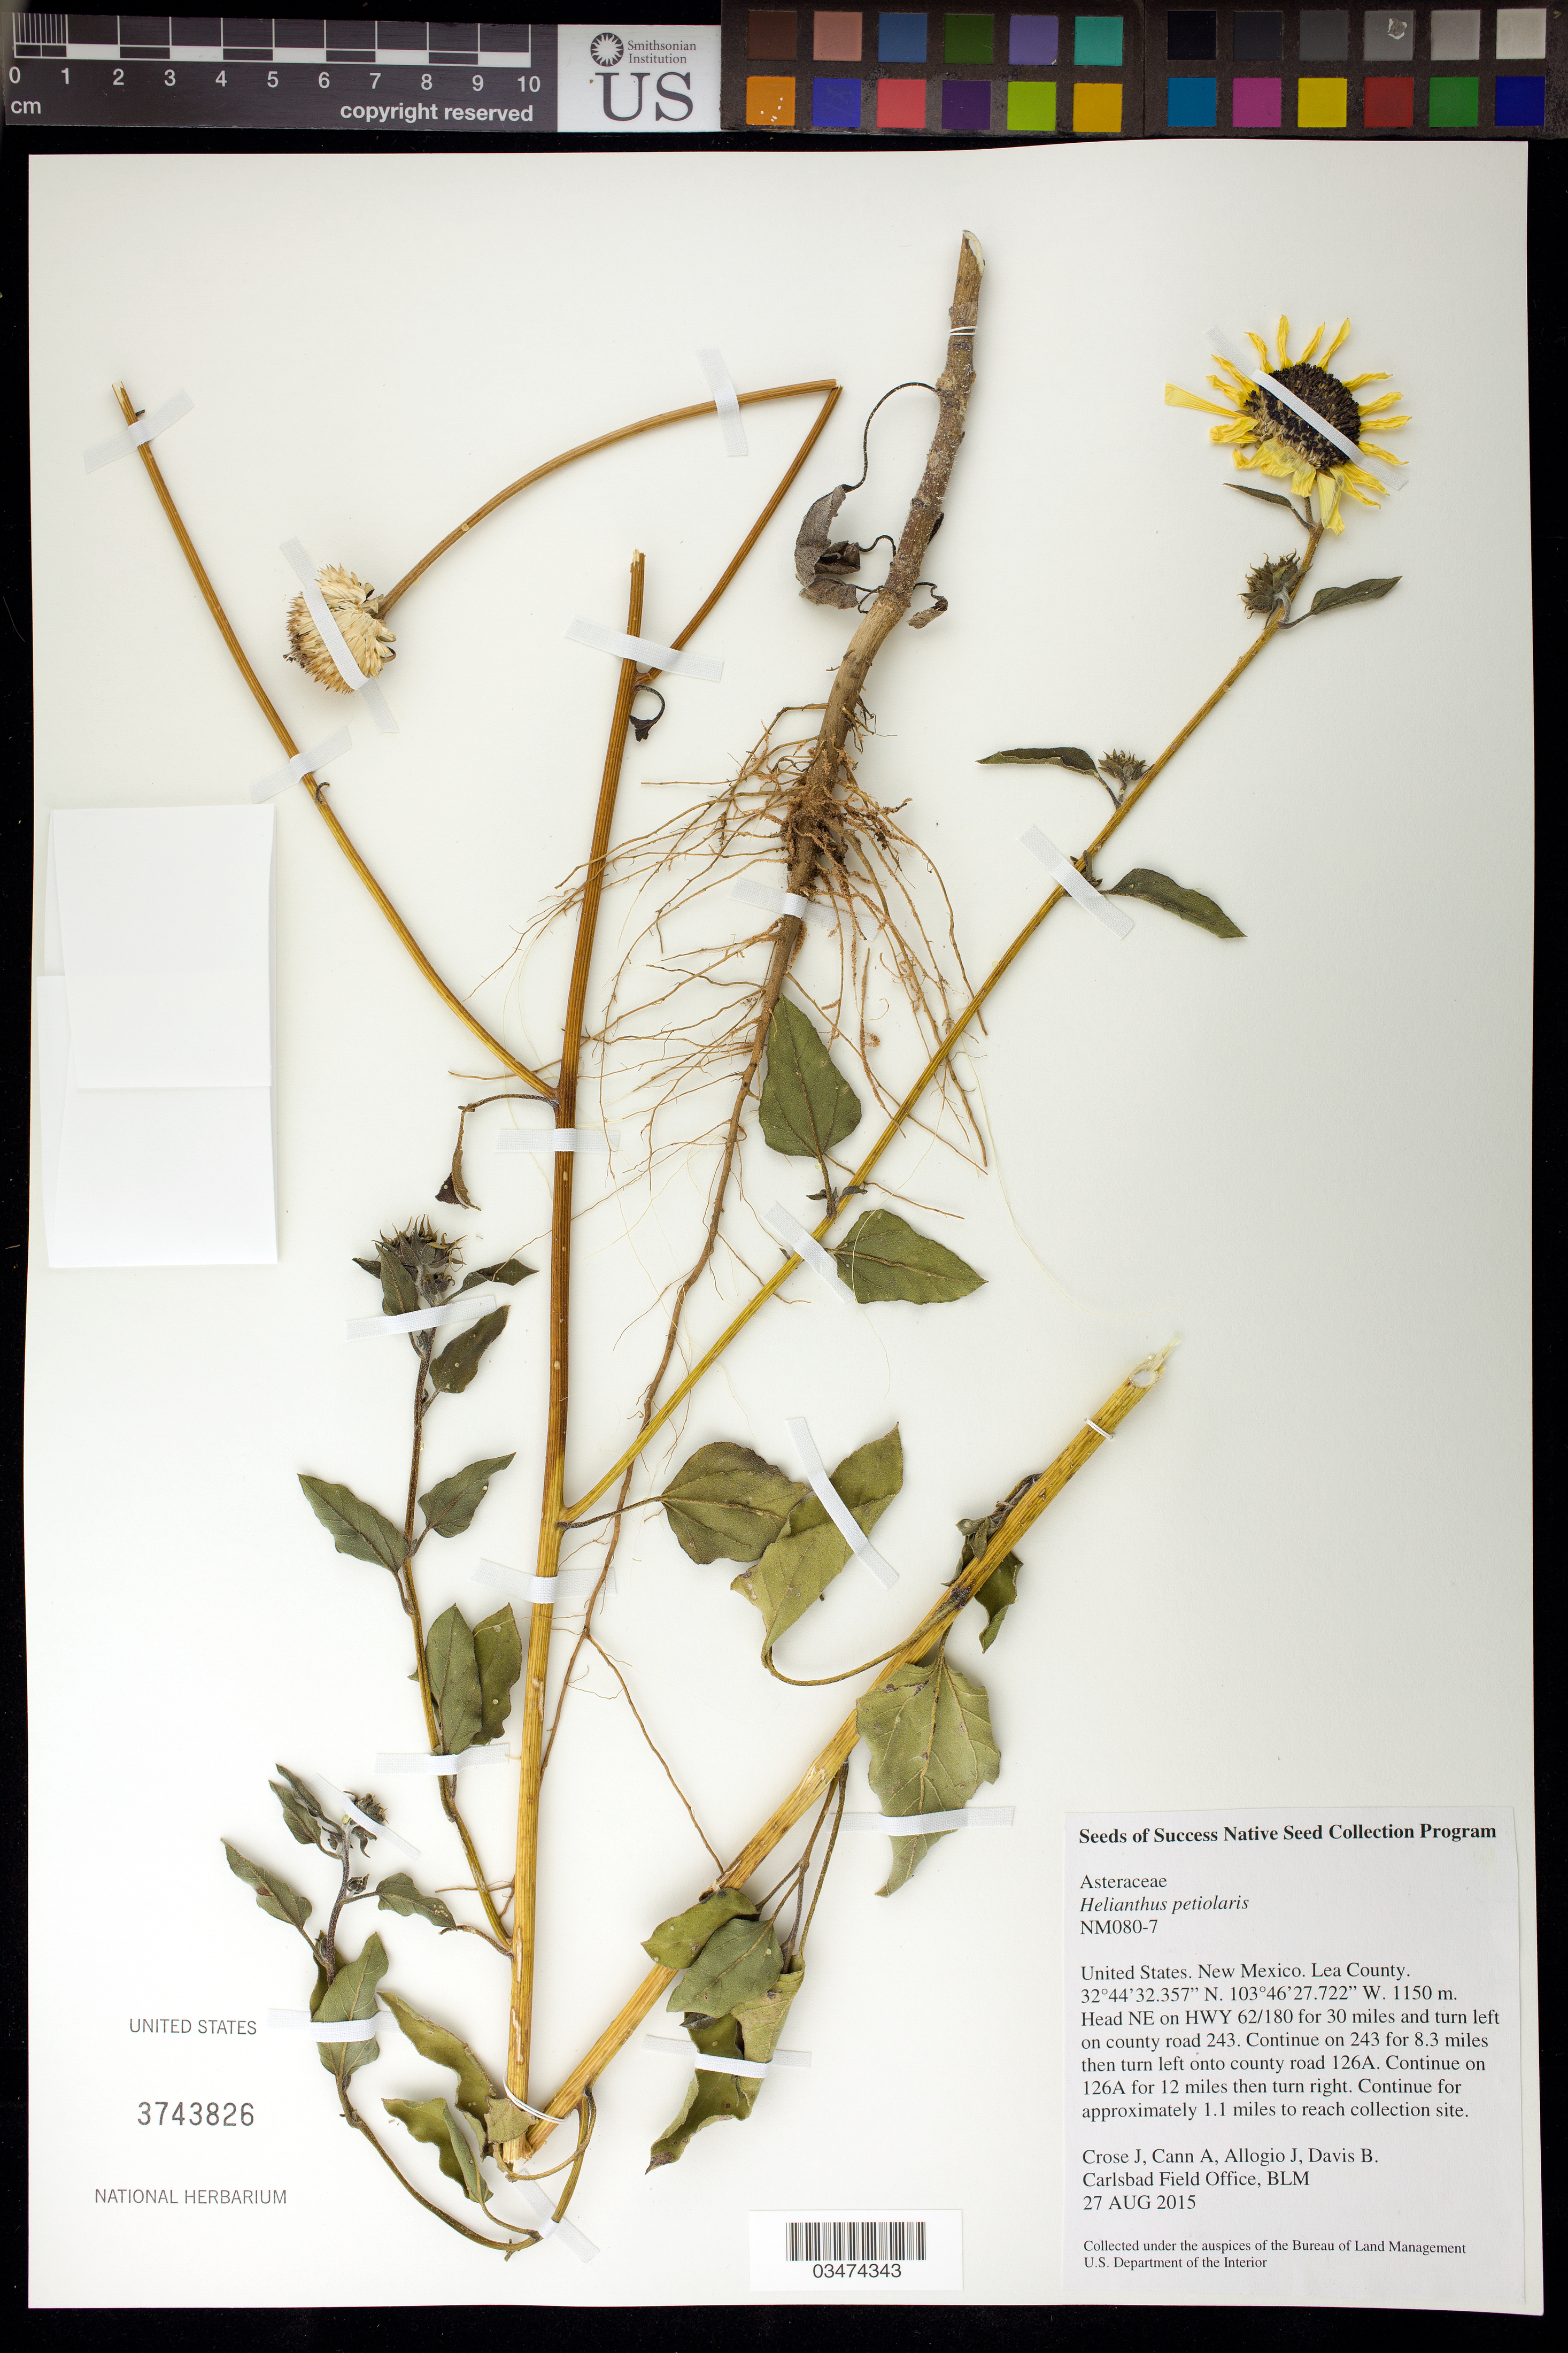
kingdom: Plantae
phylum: Tracheophyta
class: Magnoliopsida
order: Asterales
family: Asteraceae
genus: Helianthus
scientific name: Helianthus petiolaris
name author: Nutt.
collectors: J. Crose, A. Cann, B. Davis & J. Allogio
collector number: NM080-7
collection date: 2015-08-27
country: United States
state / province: New Mexico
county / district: Lea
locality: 12 miles on road 126 A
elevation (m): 1150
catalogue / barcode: US 3743826